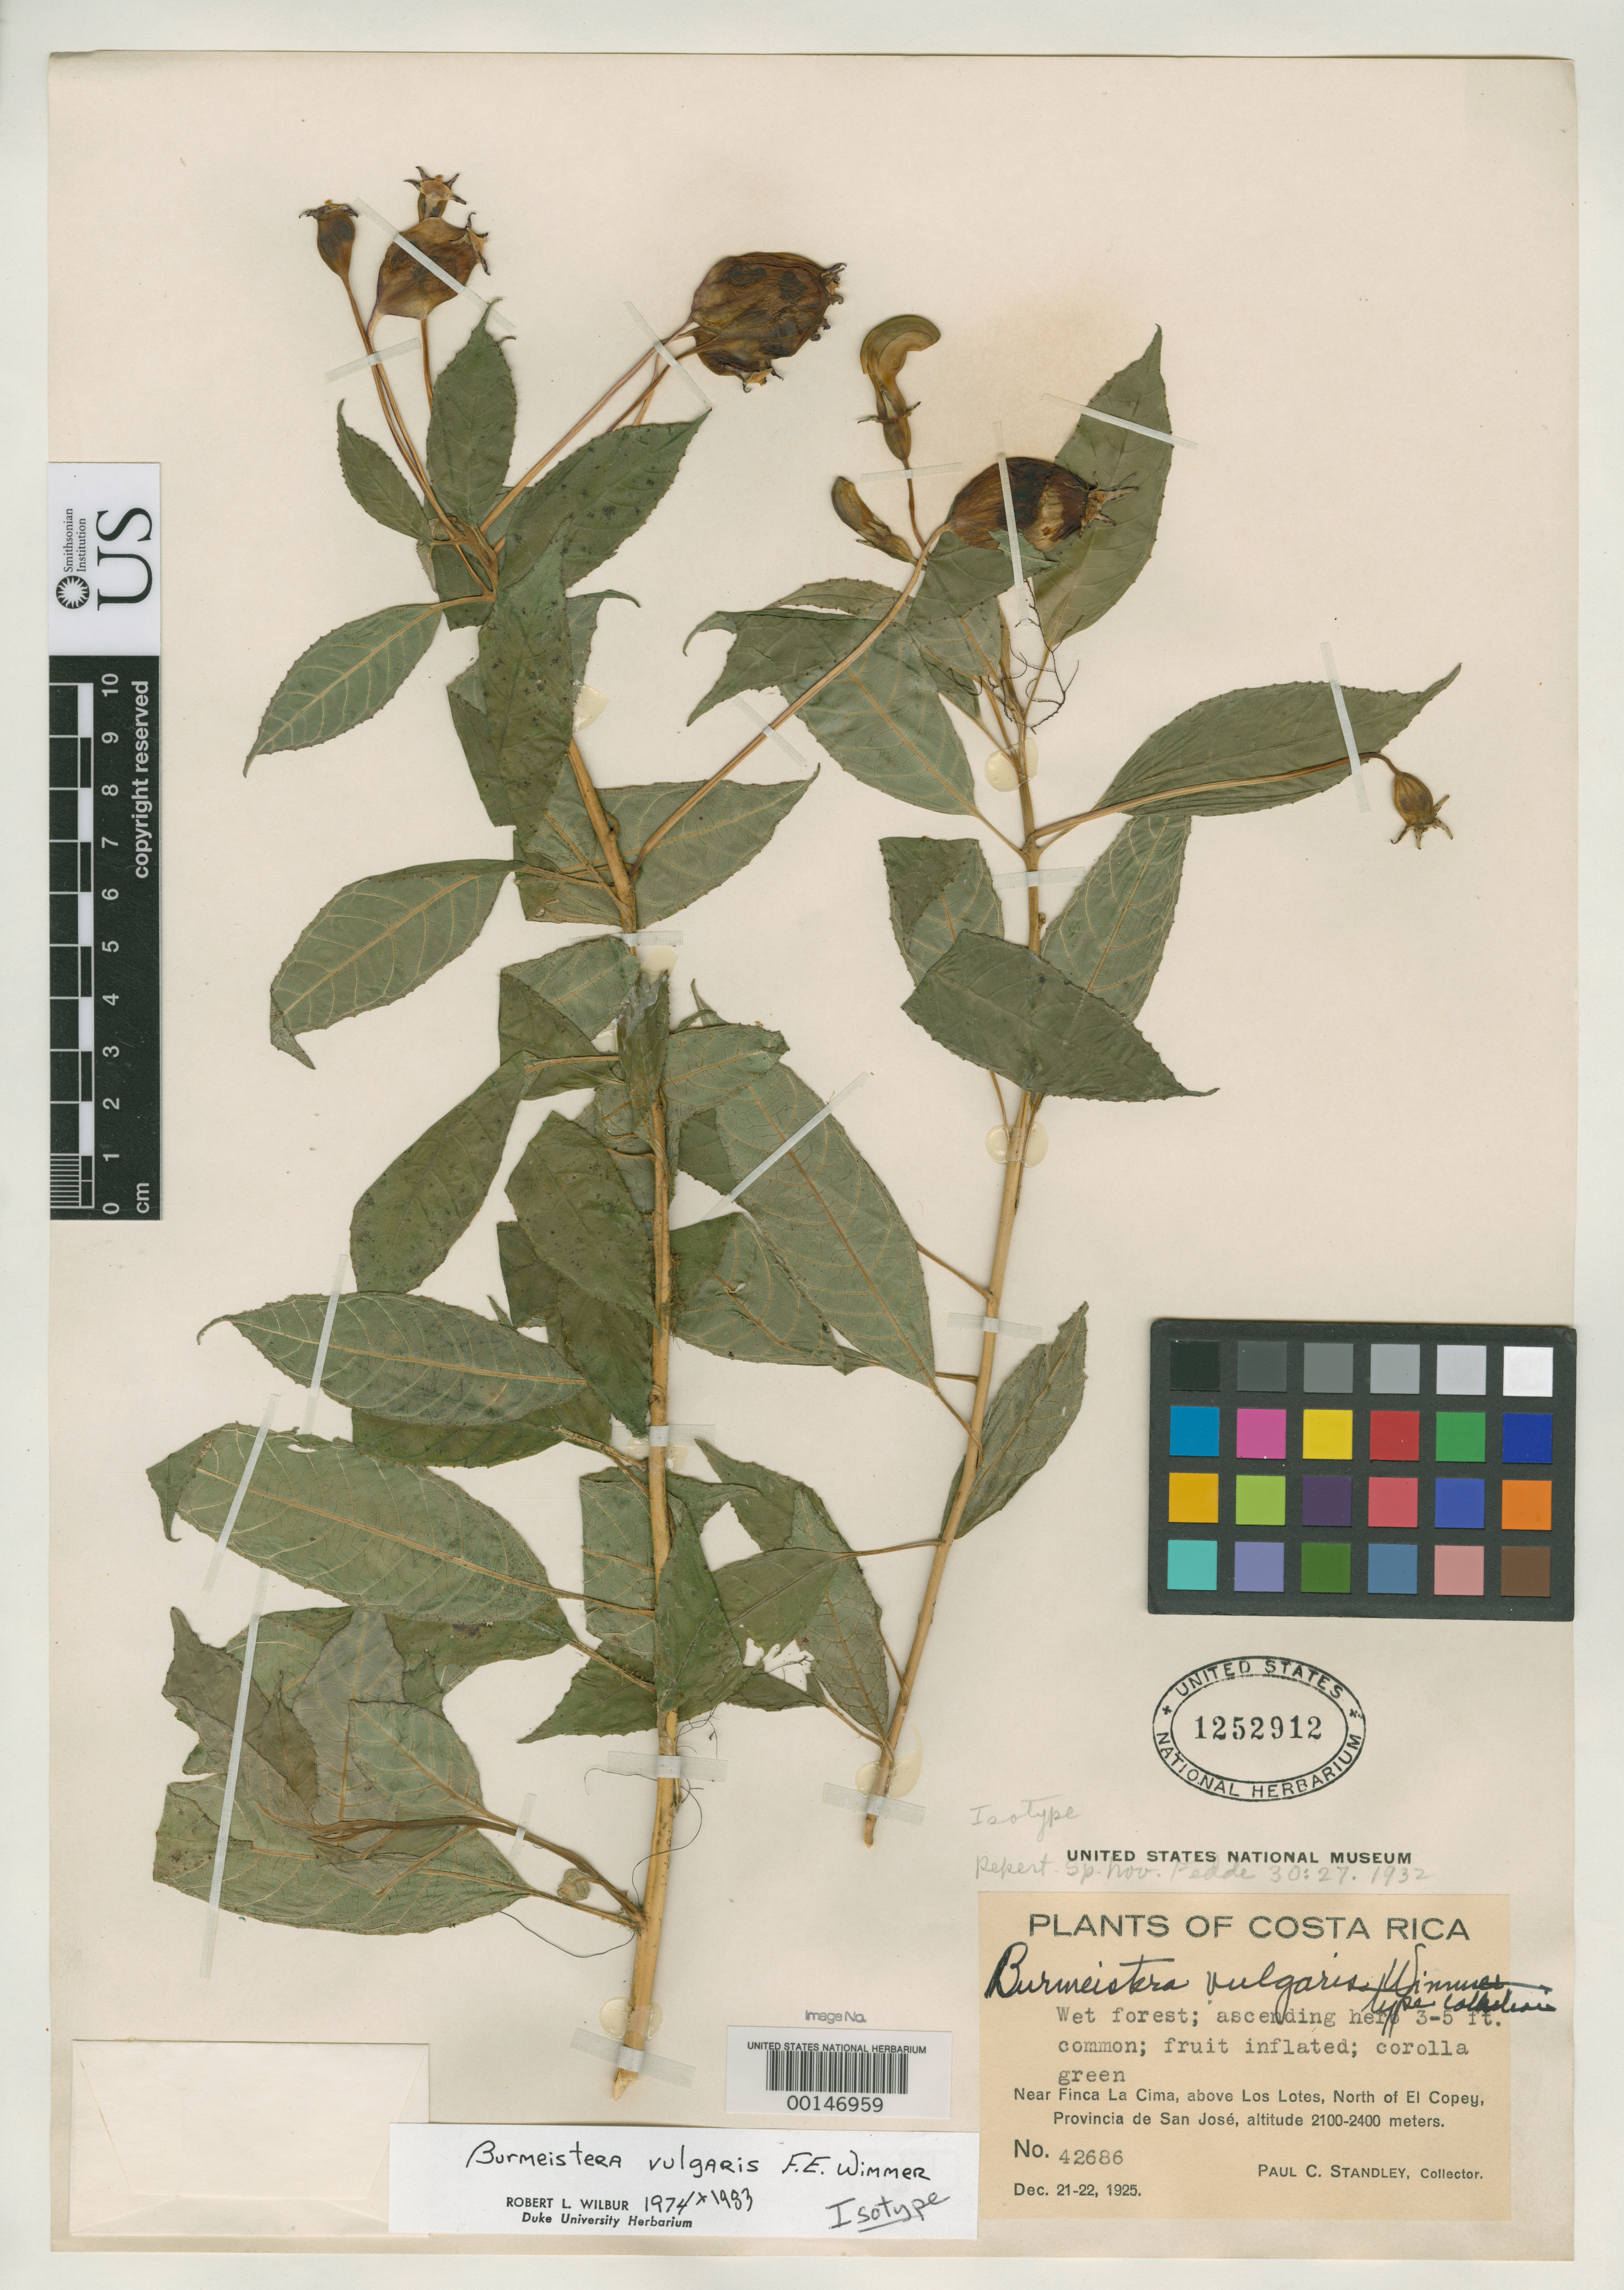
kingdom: Plantae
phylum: Tracheophyta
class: Magnoliopsida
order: Asterales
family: Campanulaceae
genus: Burmeistera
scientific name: Burmeistera vulgaris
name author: E. Wimm.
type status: Isotype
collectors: P. C. Standley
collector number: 42686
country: Costa Rica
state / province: San José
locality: Finca La Cima.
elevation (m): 2100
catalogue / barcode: US 1252912